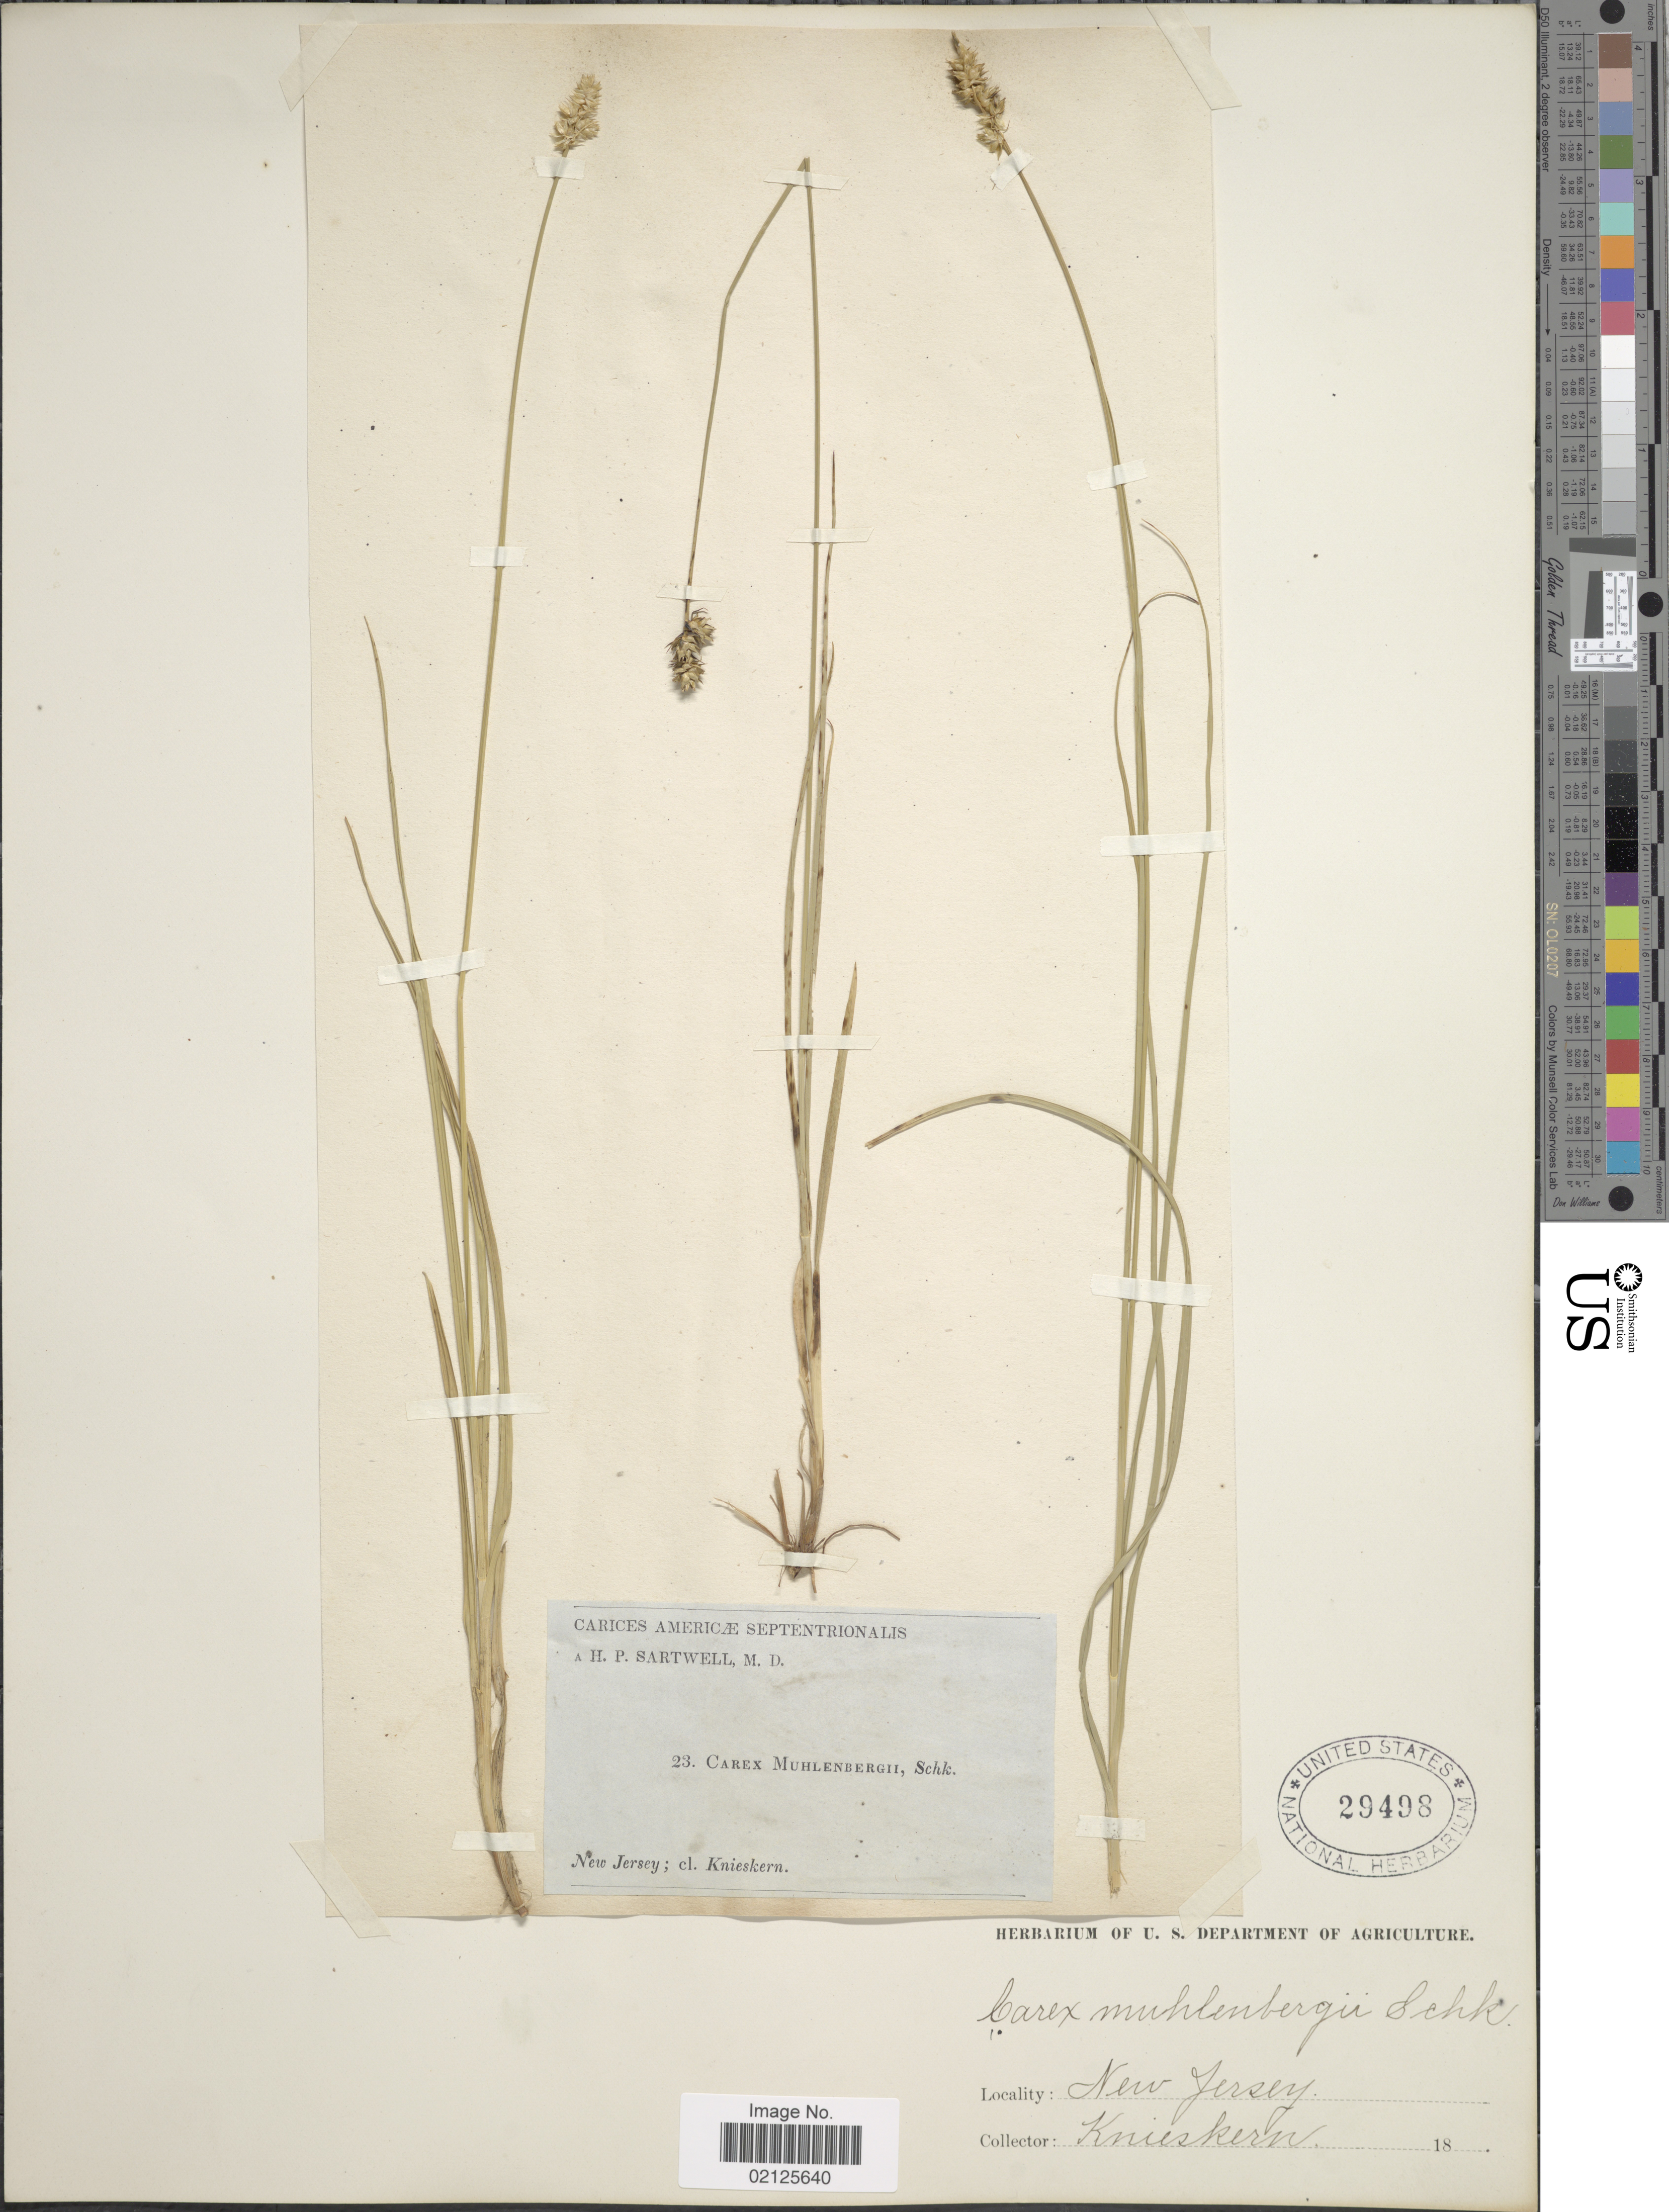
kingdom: Plantae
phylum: Tracheophyta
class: Liliopsida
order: Poales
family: Cyperaceae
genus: Carex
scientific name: Carex muehlenbergii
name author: Willd.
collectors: P. D. Knieskern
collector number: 23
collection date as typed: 18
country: United States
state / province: New Jersey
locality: Carices Americæ Septentrionalis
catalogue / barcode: US 29498